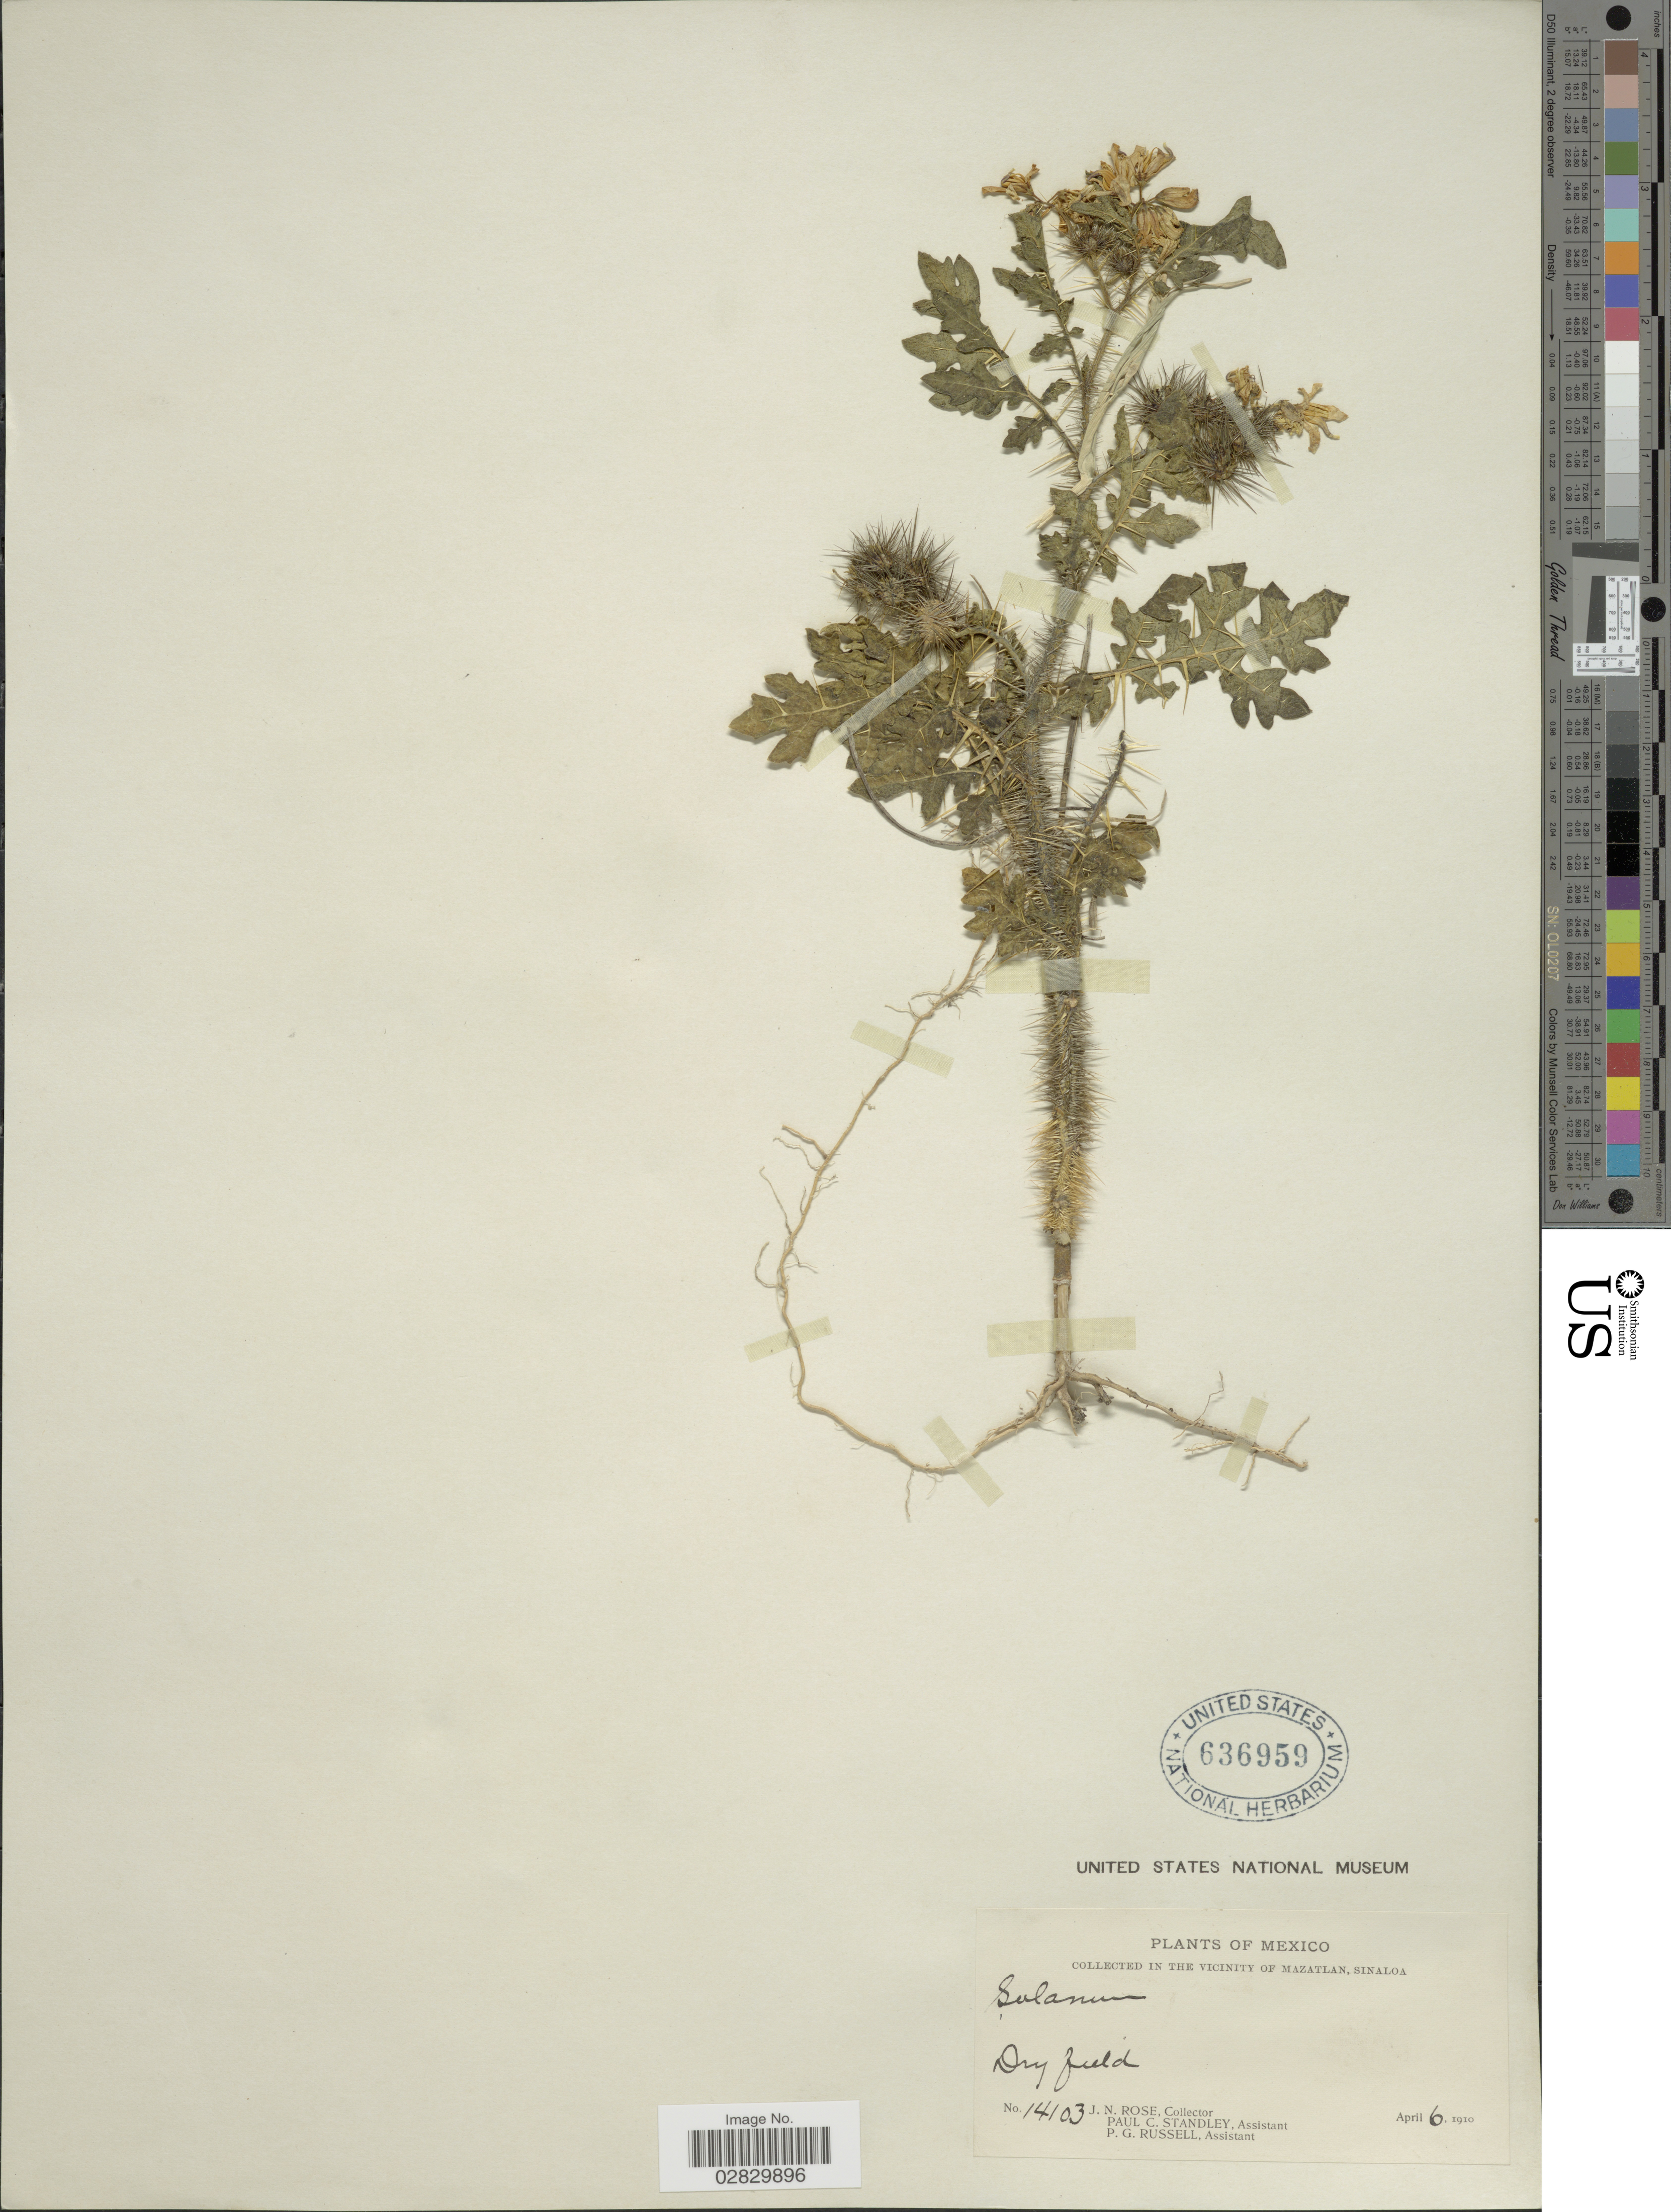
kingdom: Plantae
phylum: Tracheophyta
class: Magnoliopsida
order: Solanales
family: Solanaceae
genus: Solanum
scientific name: Solanum grayi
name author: Rose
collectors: J. N. Rose, P. C. Standley & P. G. Russell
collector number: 14103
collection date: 1910-04-06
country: Mexico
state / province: Sinaloa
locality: In the vicinity of Mazatlan.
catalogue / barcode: US 636959